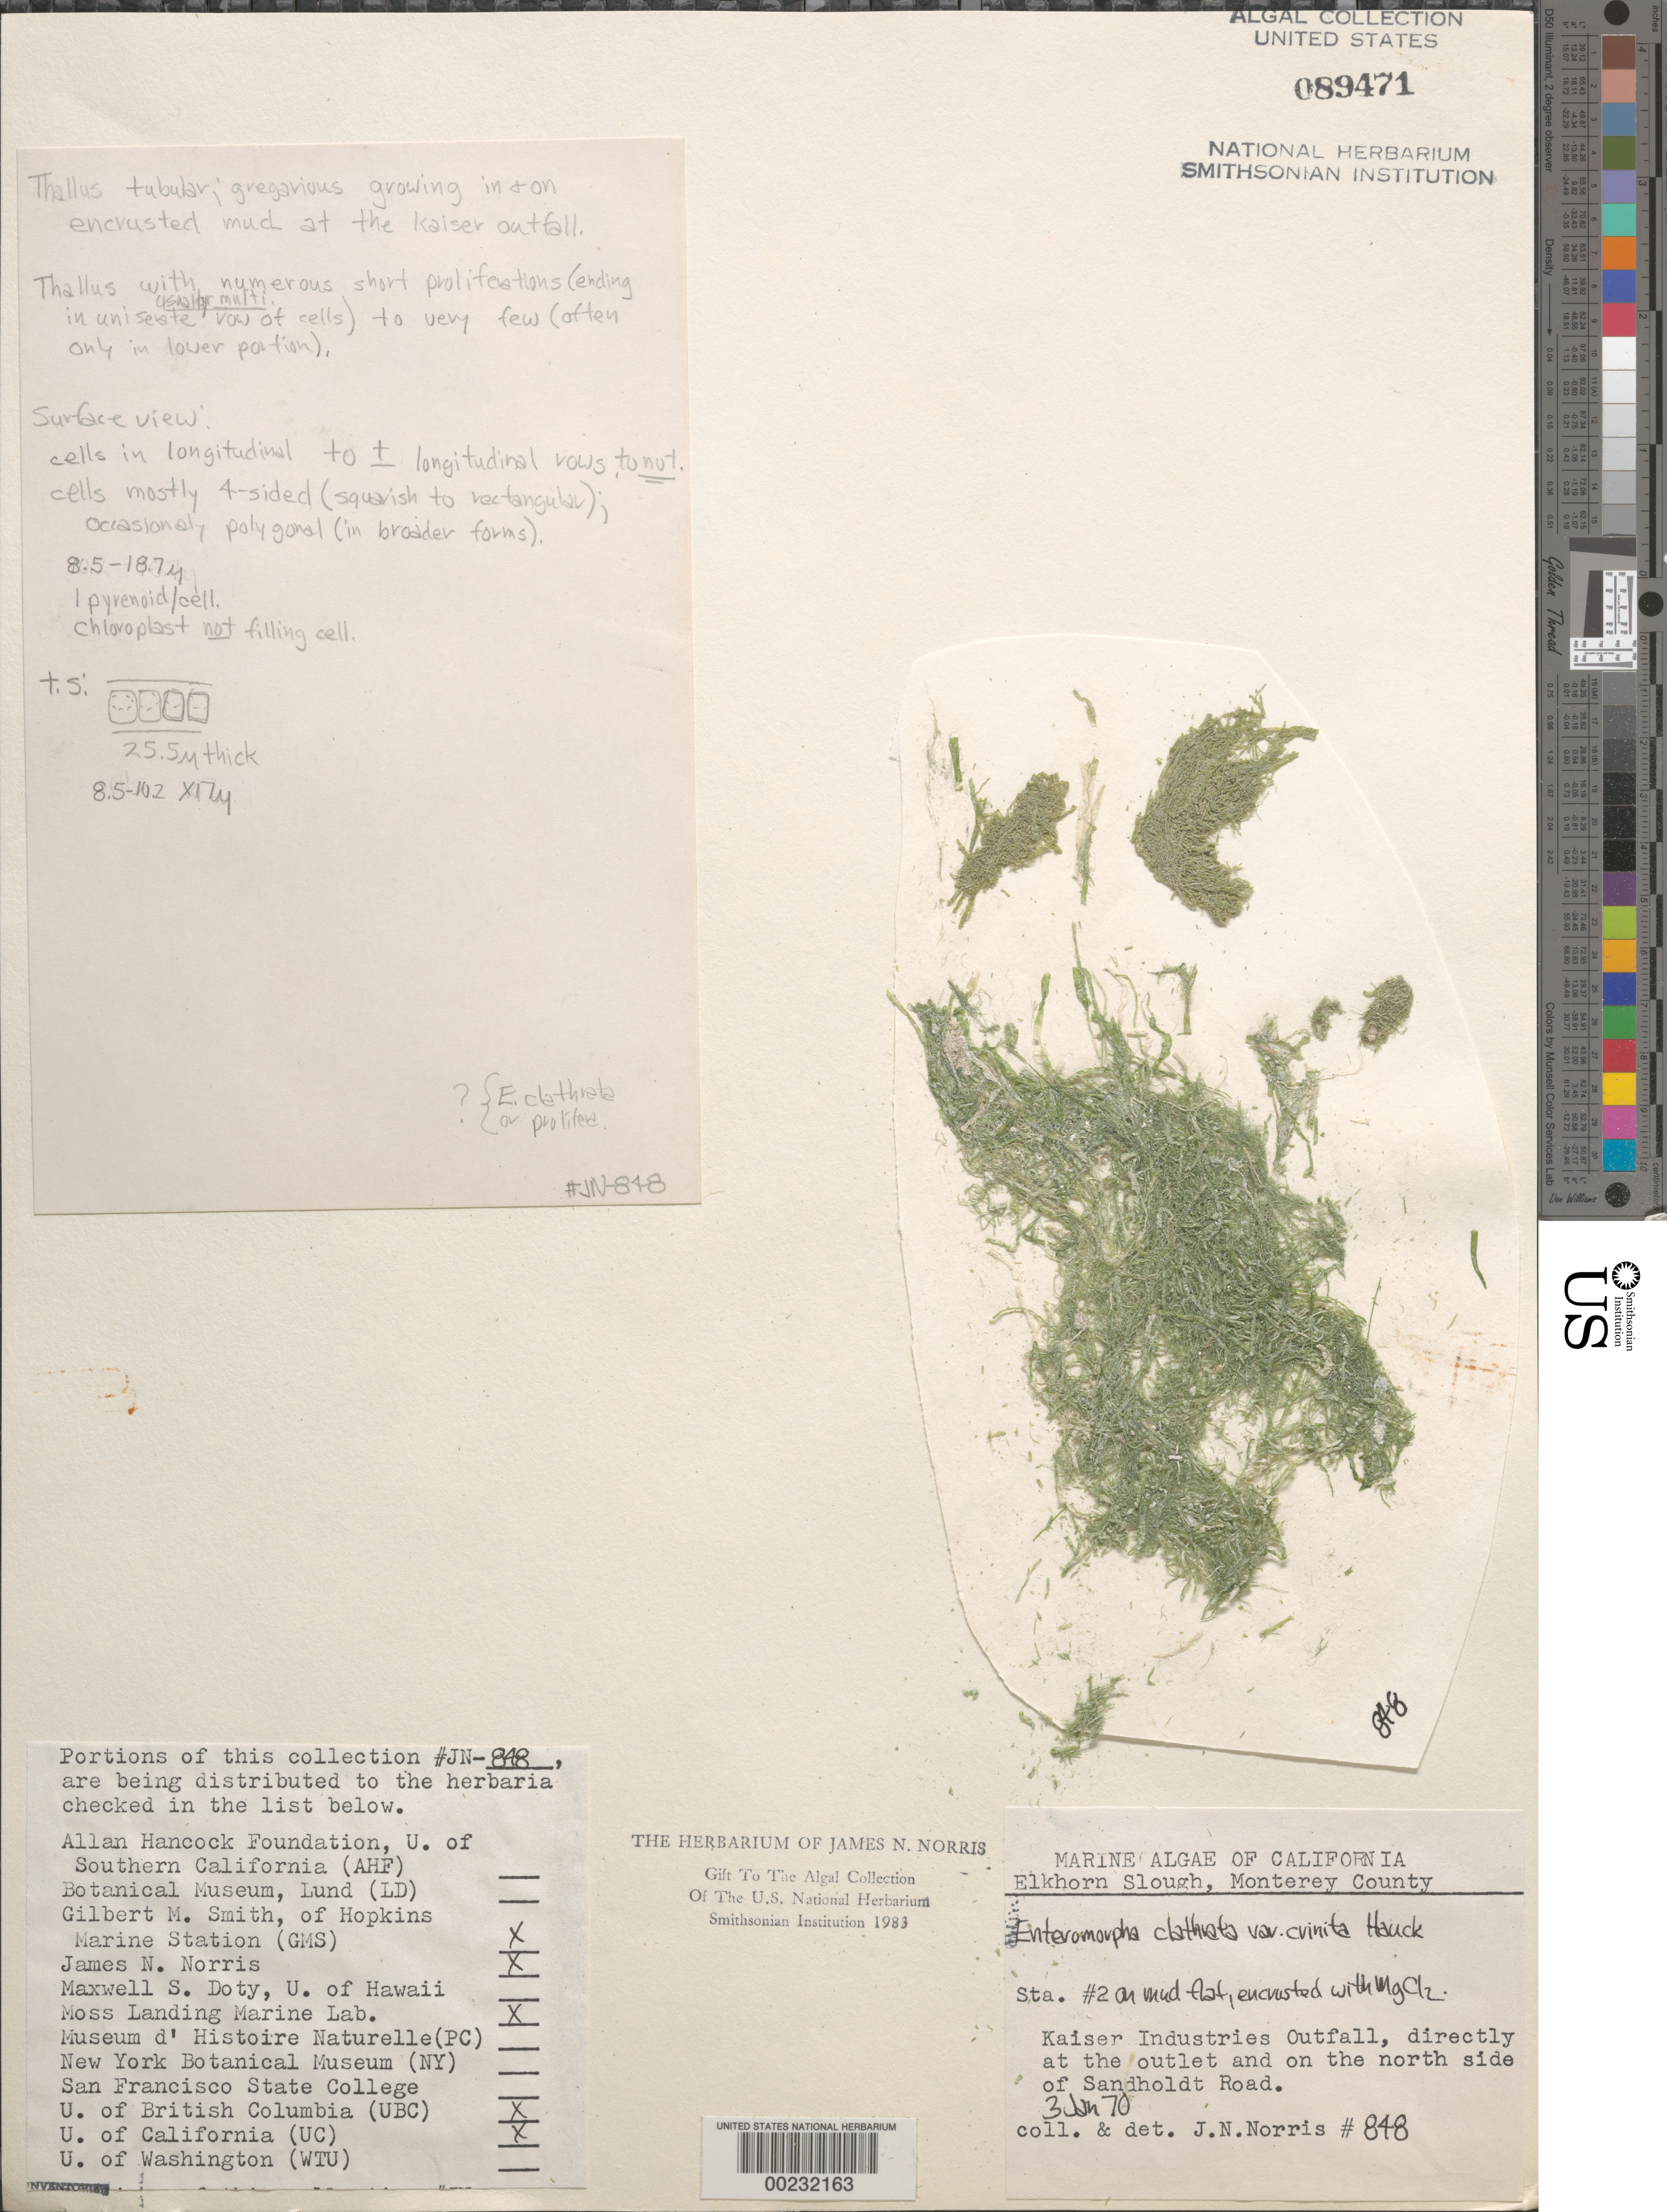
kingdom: Plantae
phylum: Chlorophyta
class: Ulvophyceae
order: Cladophorales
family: Cladophoraceae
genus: Cladophora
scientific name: Cladophora vagabunda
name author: (L.) C. Hoek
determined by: Algae name updating Project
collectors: J. N. Norris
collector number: JN-848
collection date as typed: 03 Jan 1970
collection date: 1970-01-03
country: United States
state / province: California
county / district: Monterey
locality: Elkhorn Slough, Kaiser Industries outfall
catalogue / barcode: US 89471